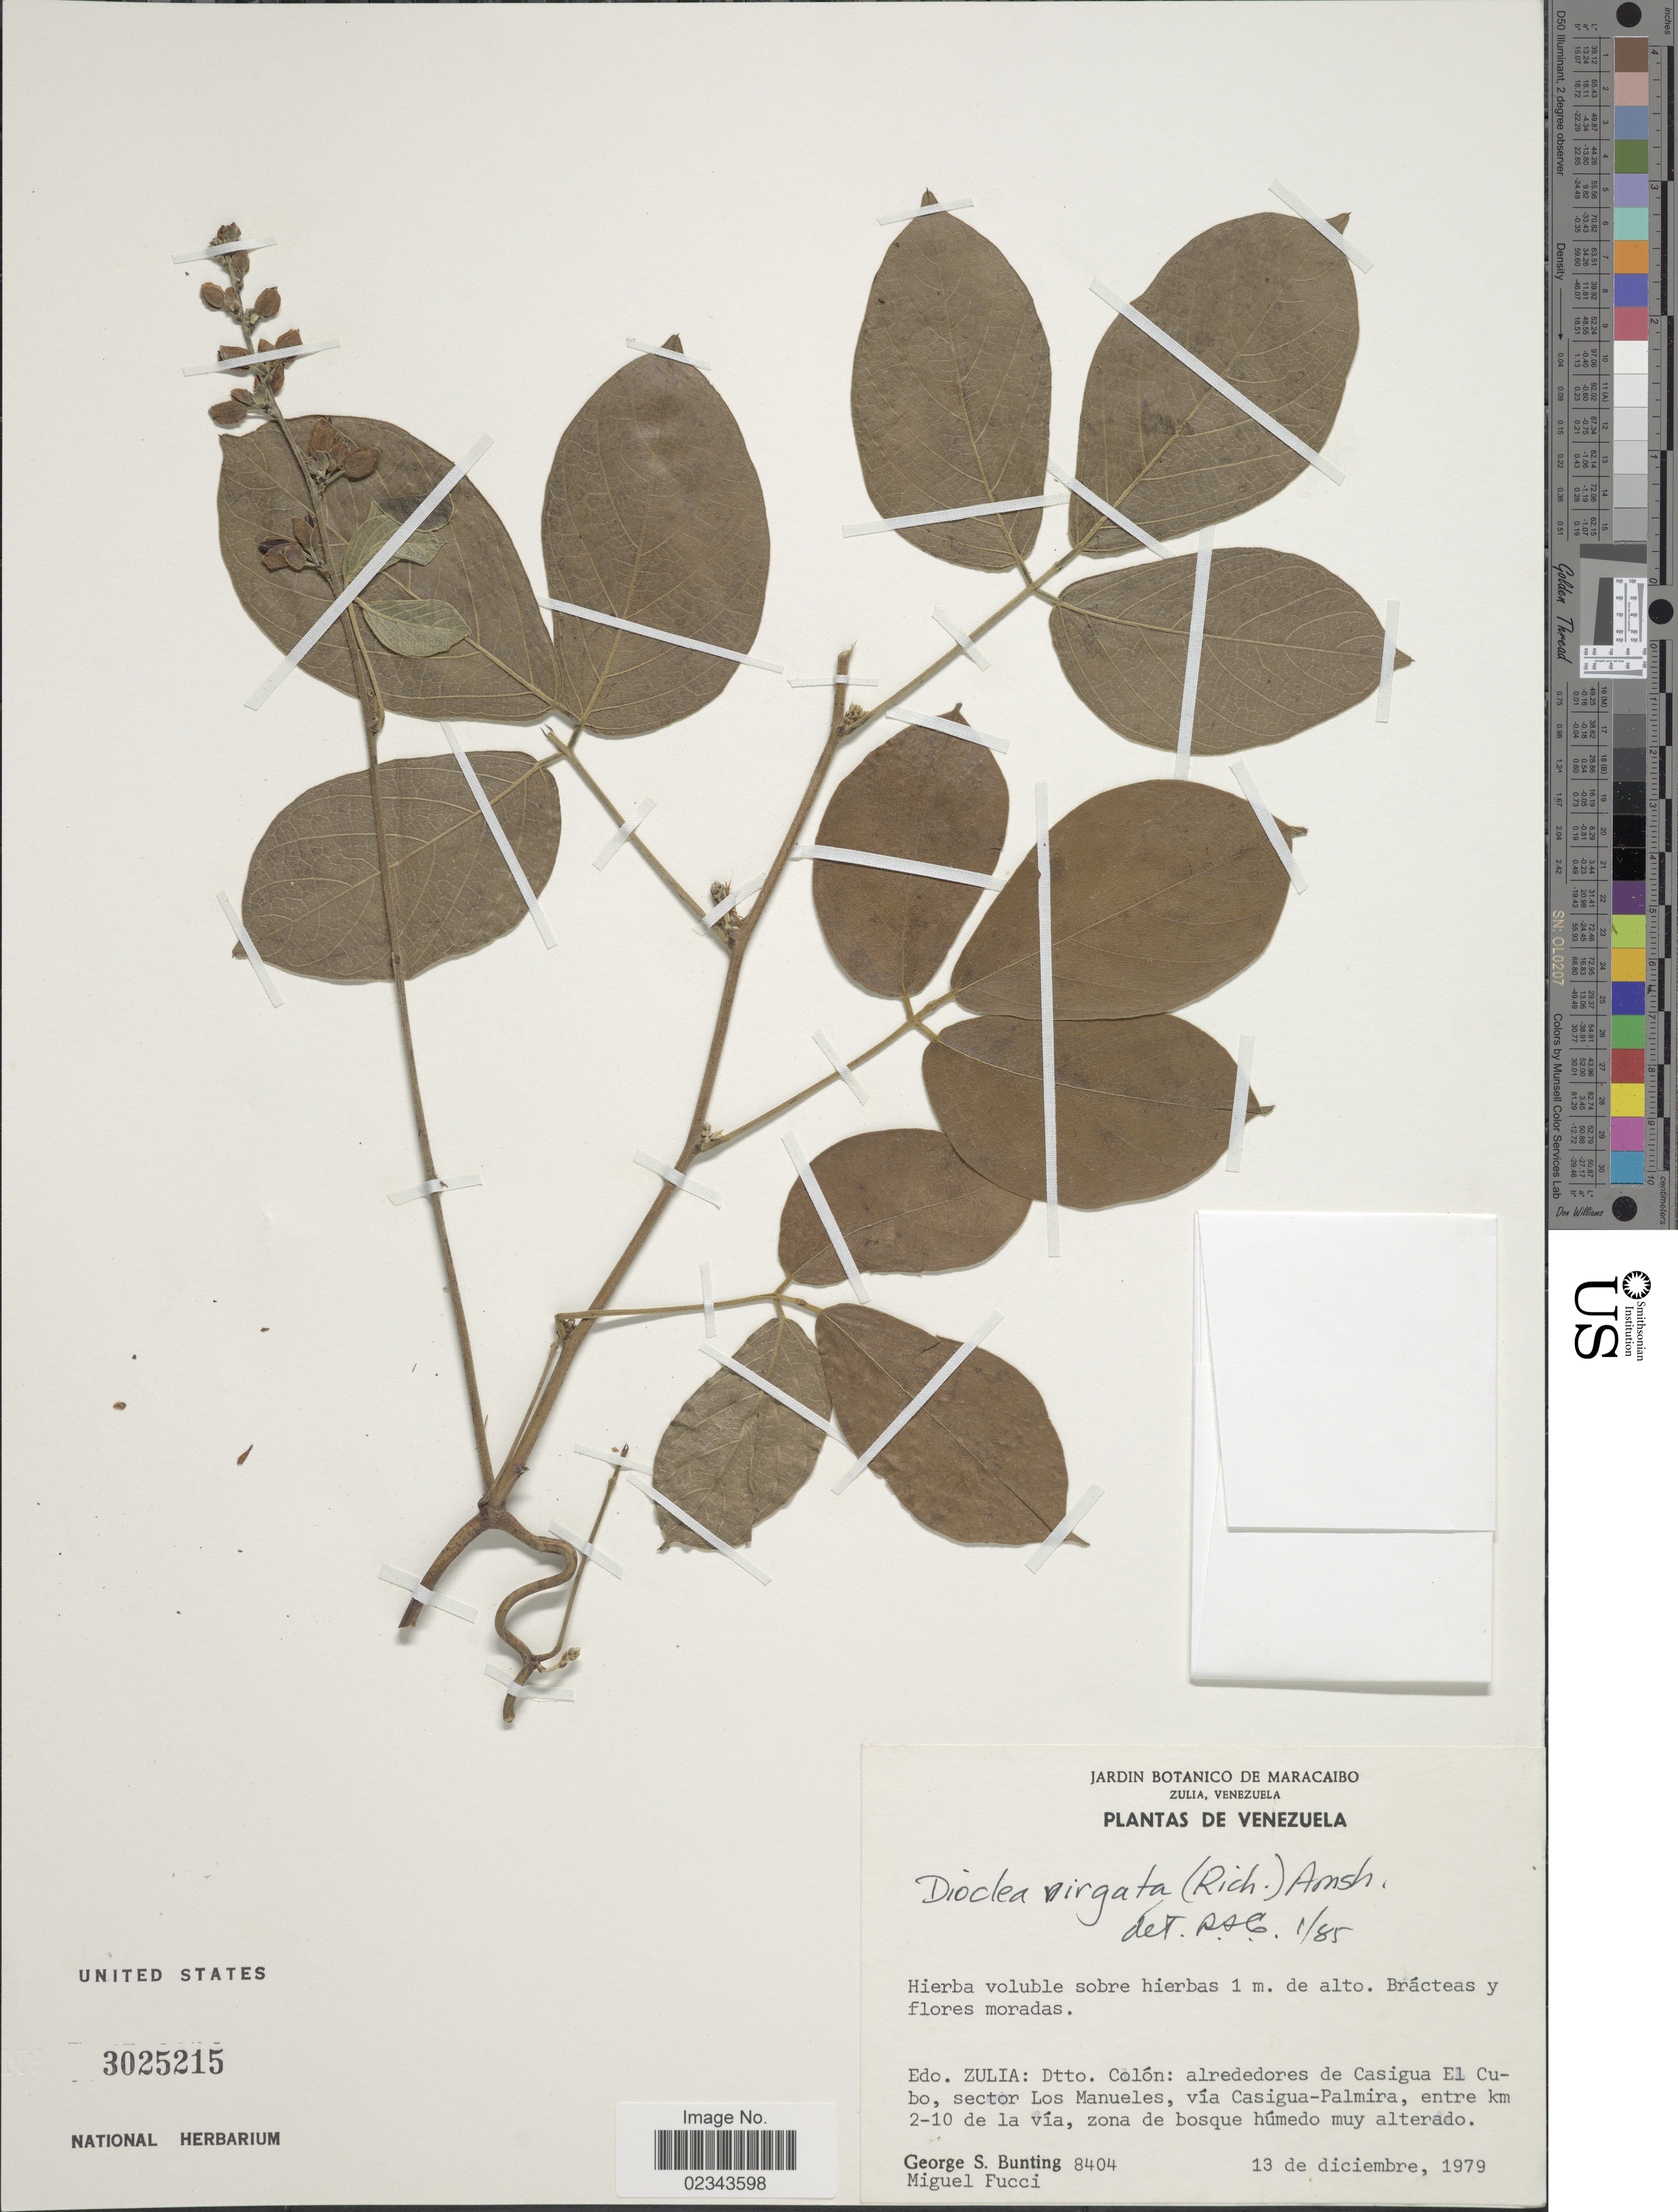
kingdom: Plantae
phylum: Tracheophyta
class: Magnoliopsida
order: Fabales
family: Fabaceae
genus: Dioclea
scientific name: Dioclea virgata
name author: (Rich.) Amshoff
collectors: G. S. Bunting & M. Fucci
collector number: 8404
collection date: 1979-12-13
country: Venezuela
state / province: Zulia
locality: Dtto. Colon: alrededores de Casigua El Cubo, sector Los Manueles, via Casigua-Palmira, entre km 2-10 de la via.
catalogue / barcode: US 3025215